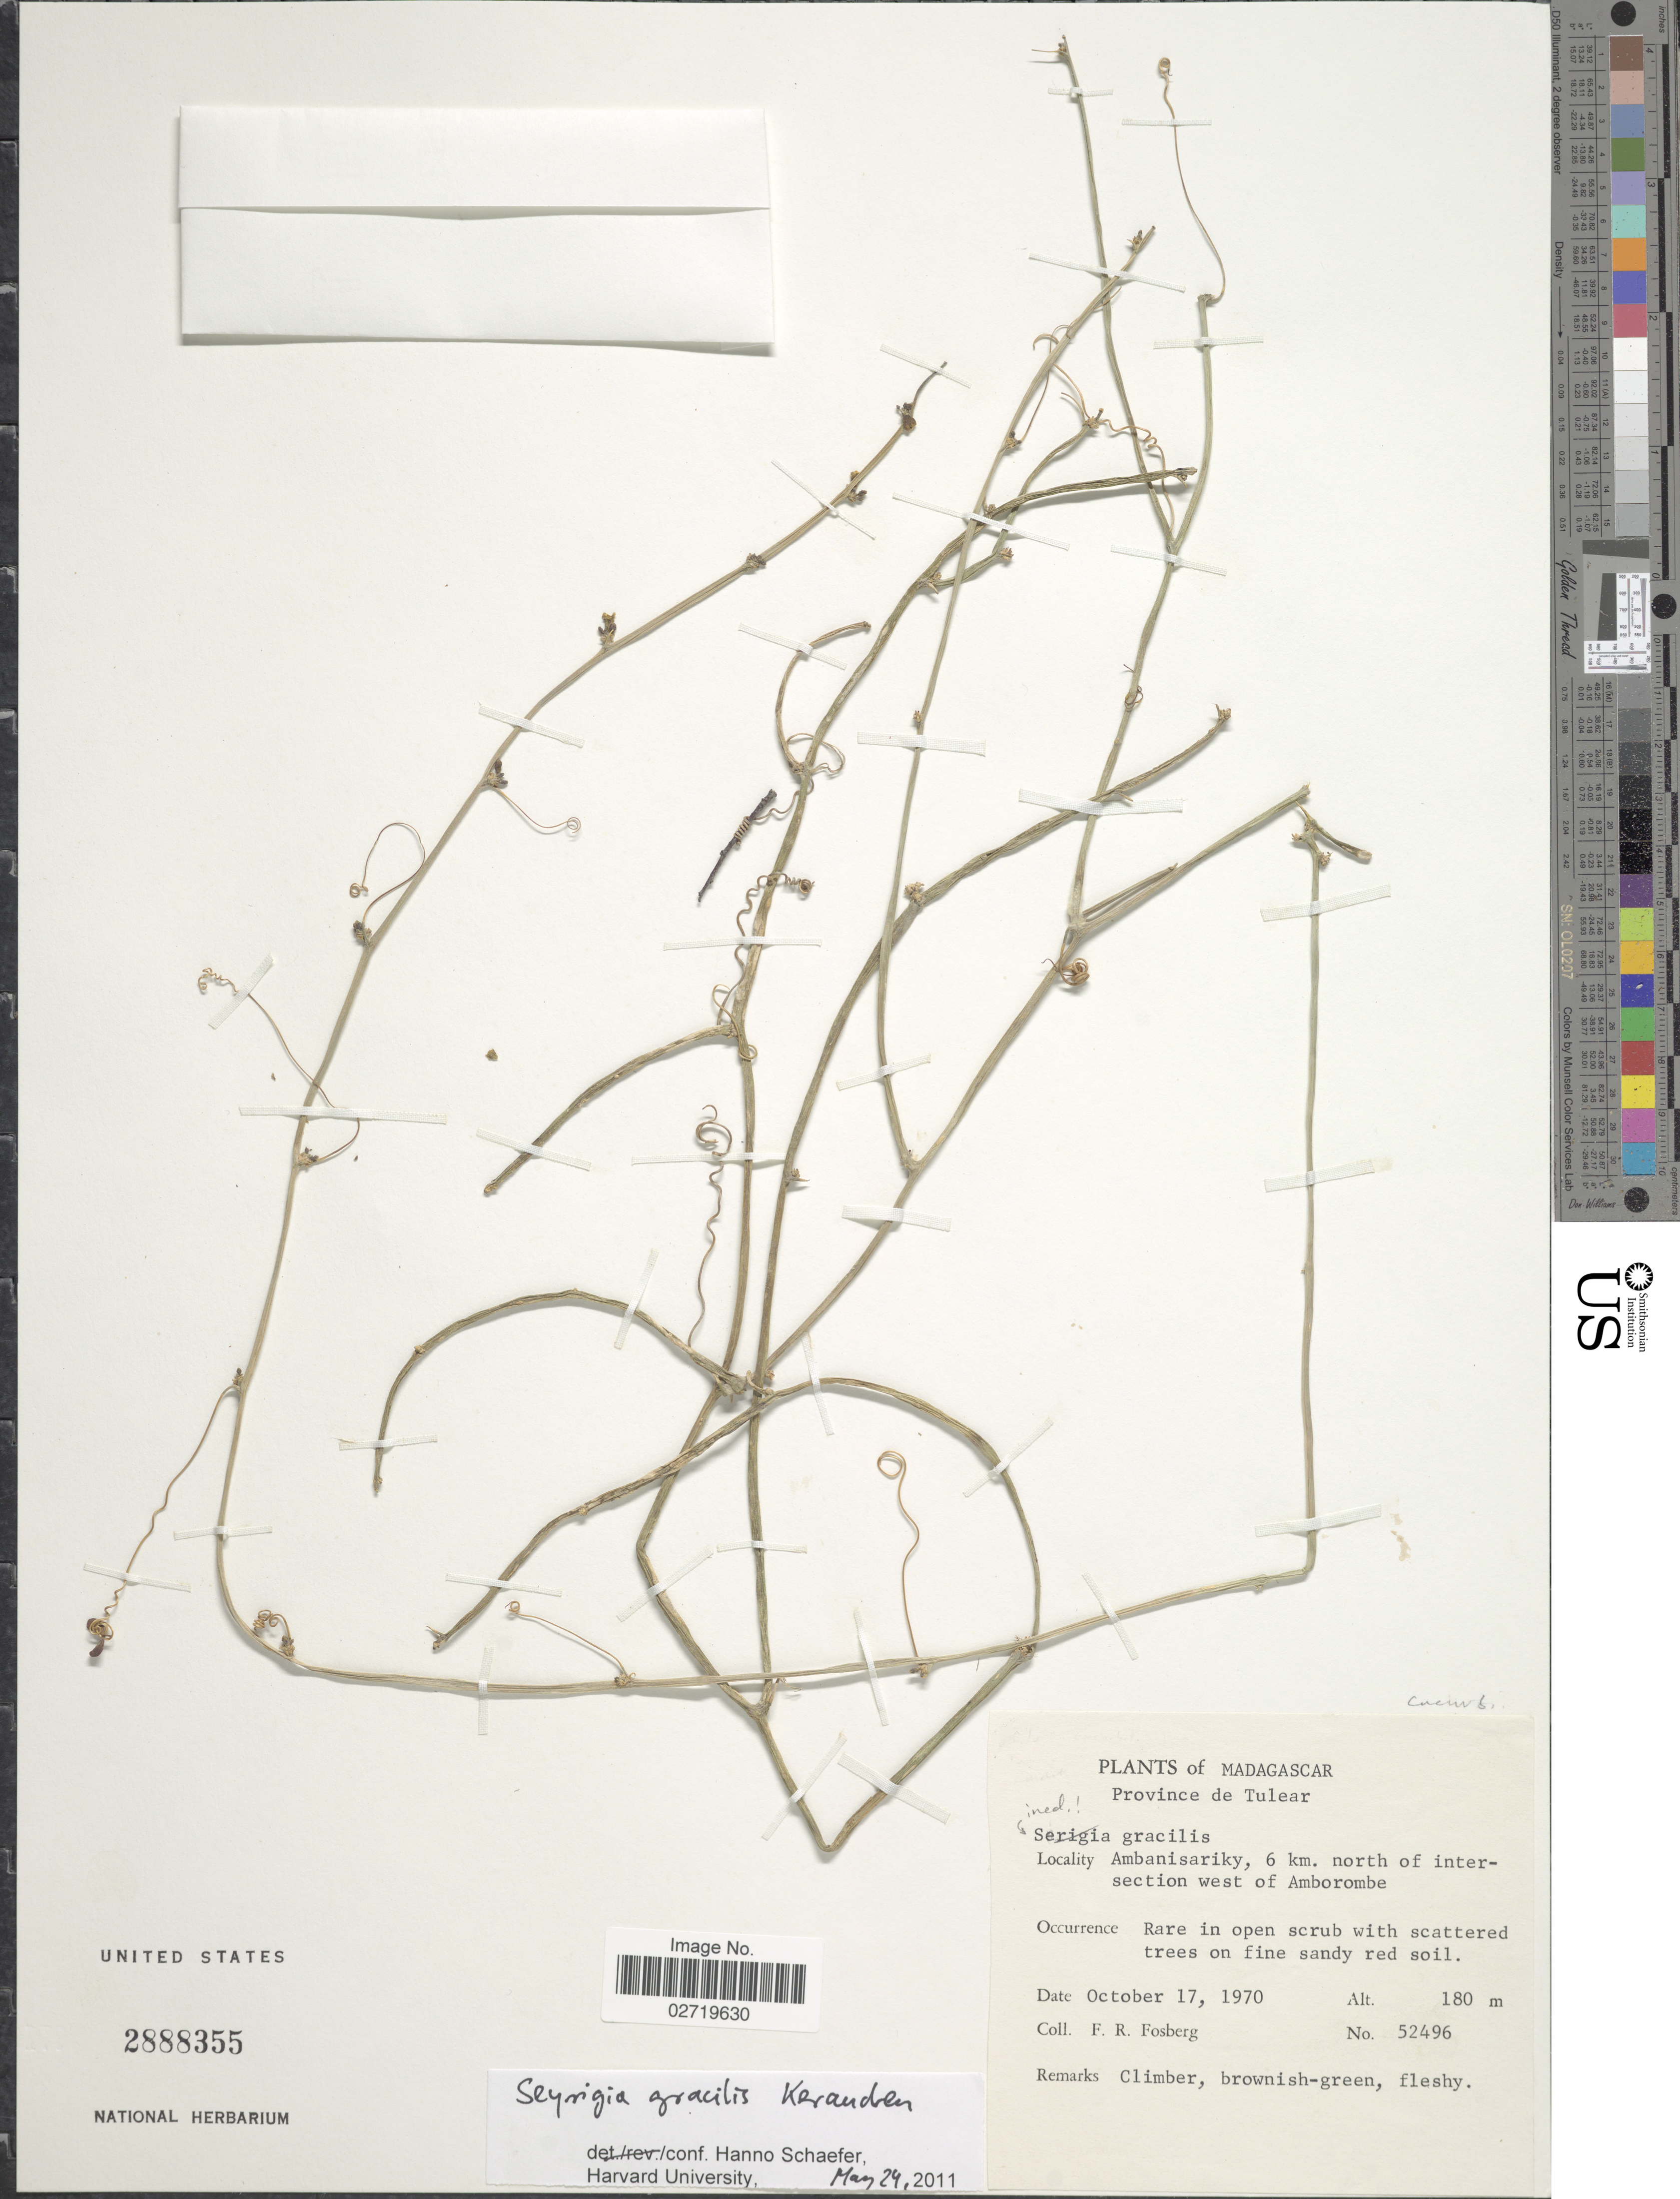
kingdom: Plantae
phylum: Tracheophyta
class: Magnoliopsida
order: Cucurbitales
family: Cucurbitaceae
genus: Seyrigia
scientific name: Seyrigia gracilis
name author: Keraudren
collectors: F. R. Fosberg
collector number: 52496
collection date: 1970-10-17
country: Madagascar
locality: Province de Tulear, Ambanisariky, 6 km north of intersection west of Amborombe.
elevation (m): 180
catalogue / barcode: US 2888355